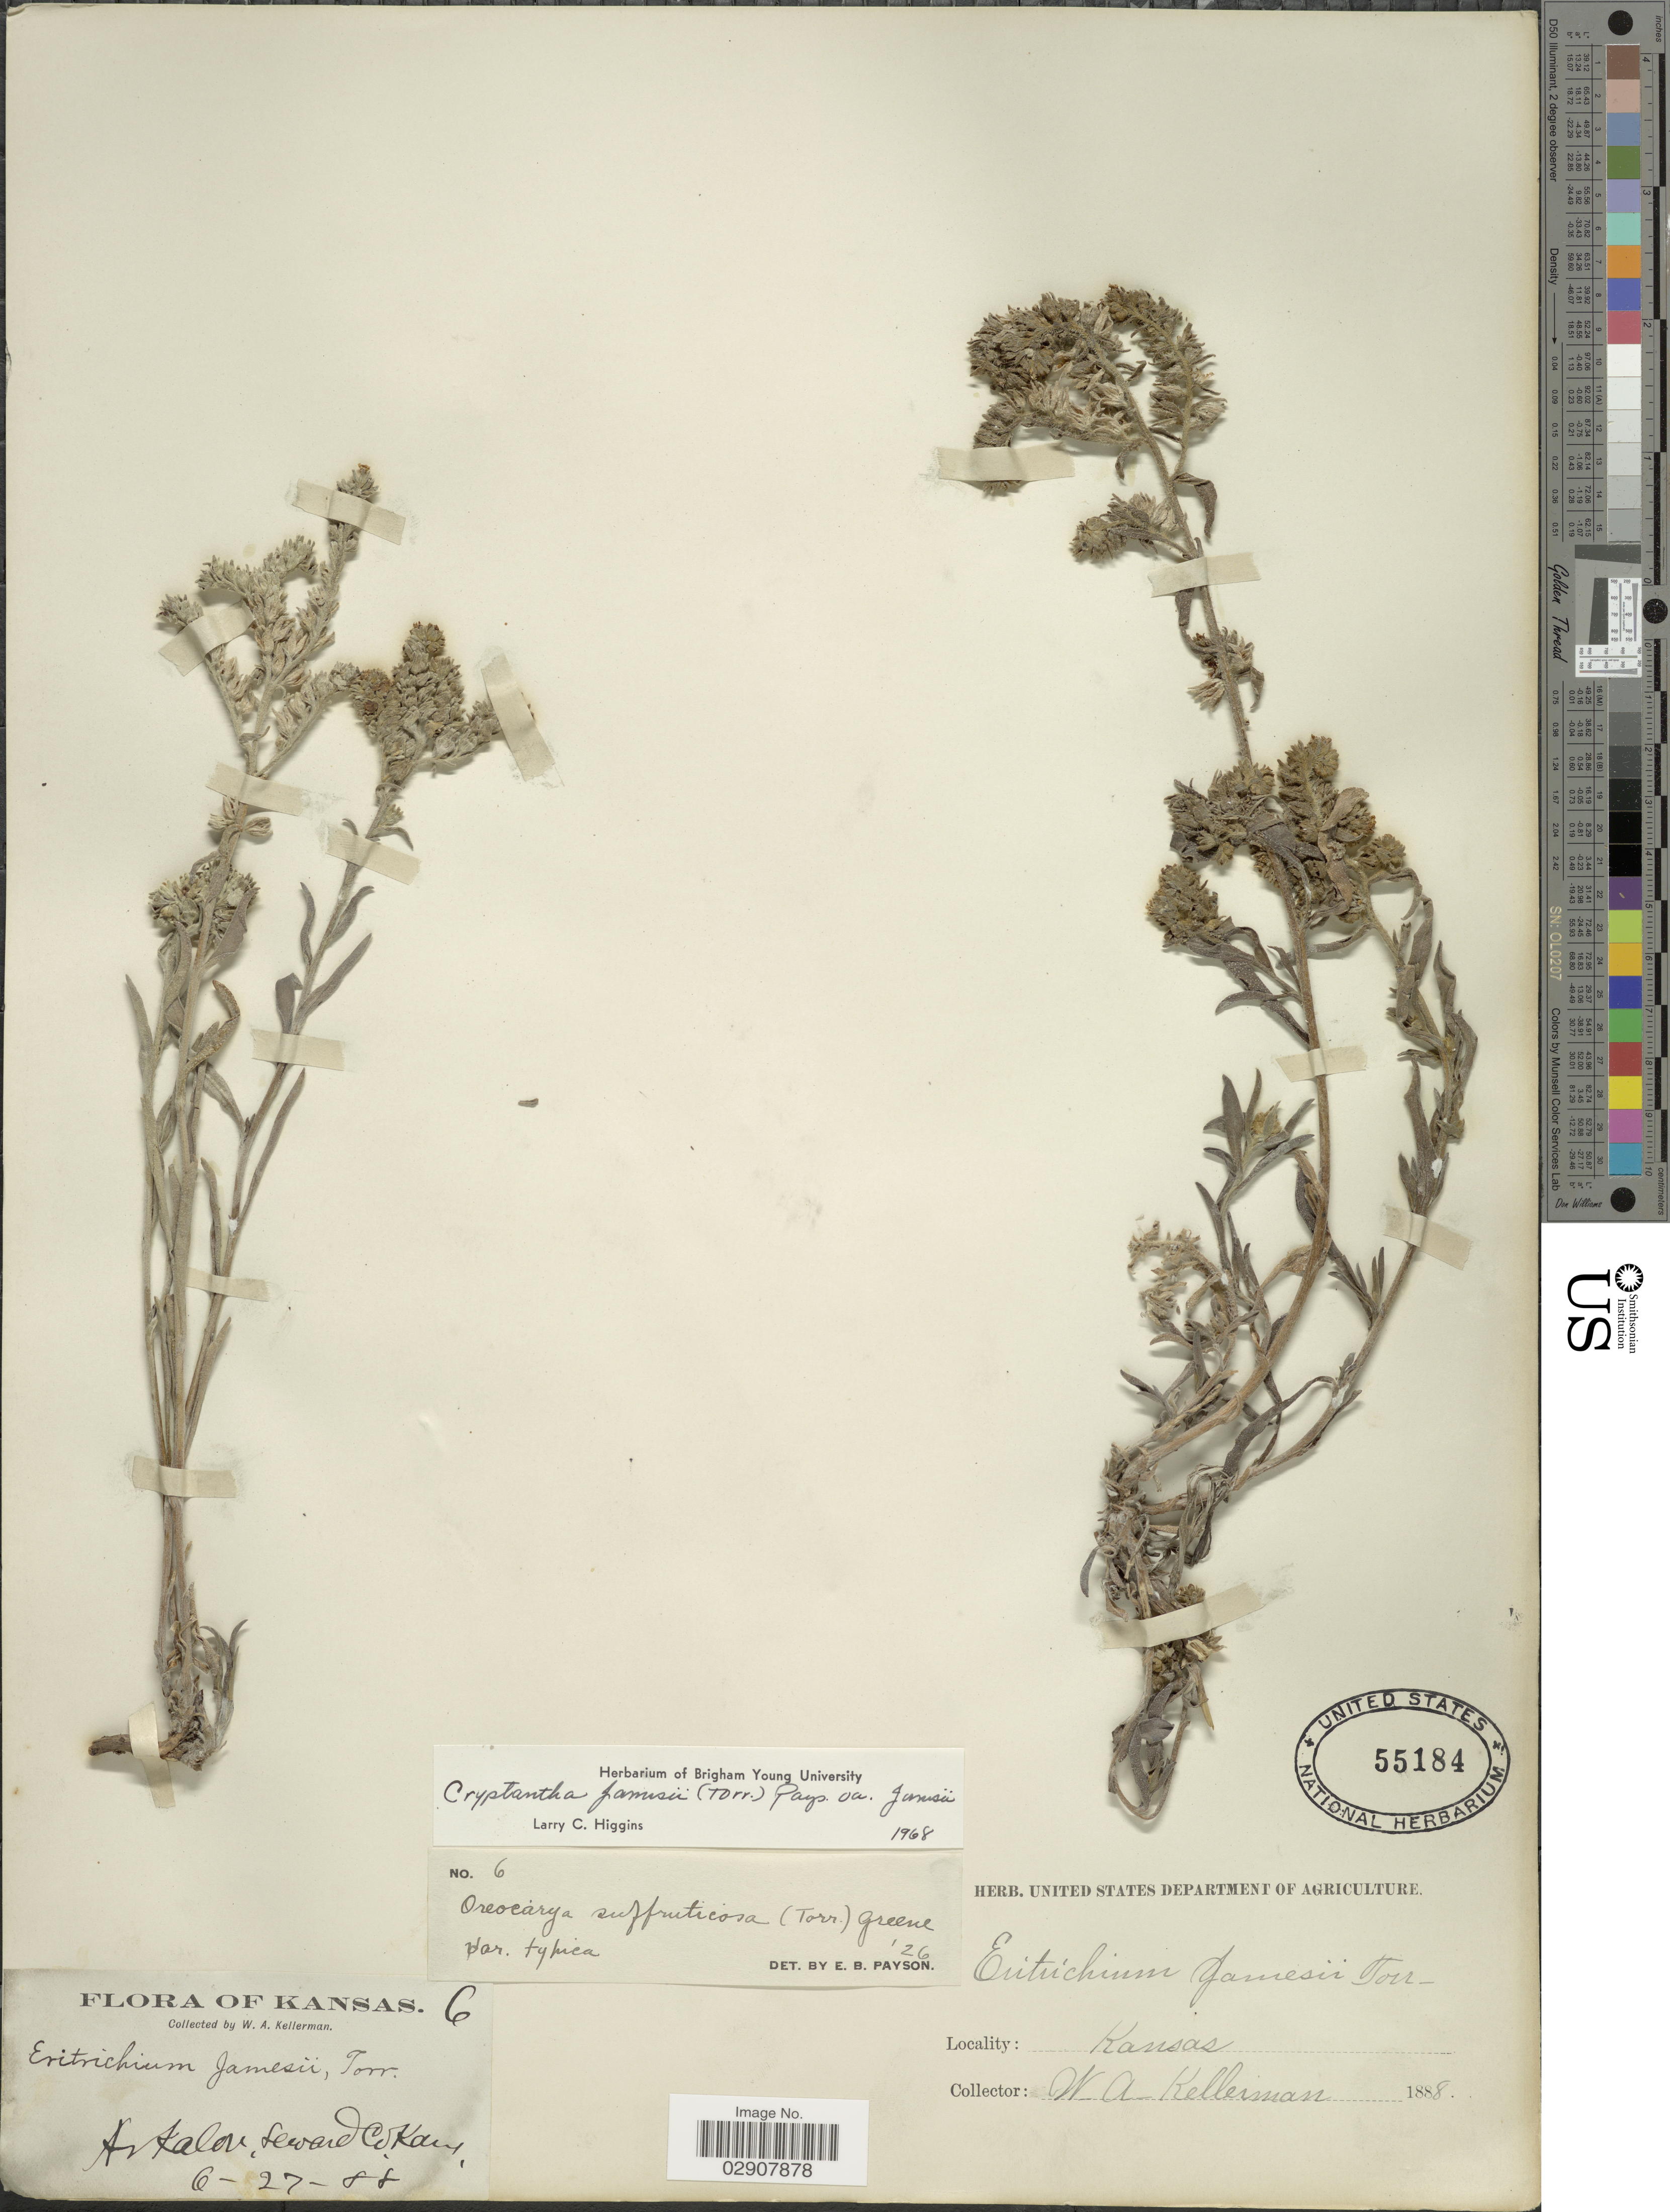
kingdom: Plantae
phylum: Tracheophyta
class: Magnoliopsida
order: Boraginales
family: Boraginaceae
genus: Cryptantha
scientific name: Cryptantha jamesii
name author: (Torr.) Payson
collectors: W. Kellerman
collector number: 6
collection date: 1888-06-27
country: United States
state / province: Kansas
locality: Arkalon, Seward Co. Kansas.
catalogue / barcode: US 55184